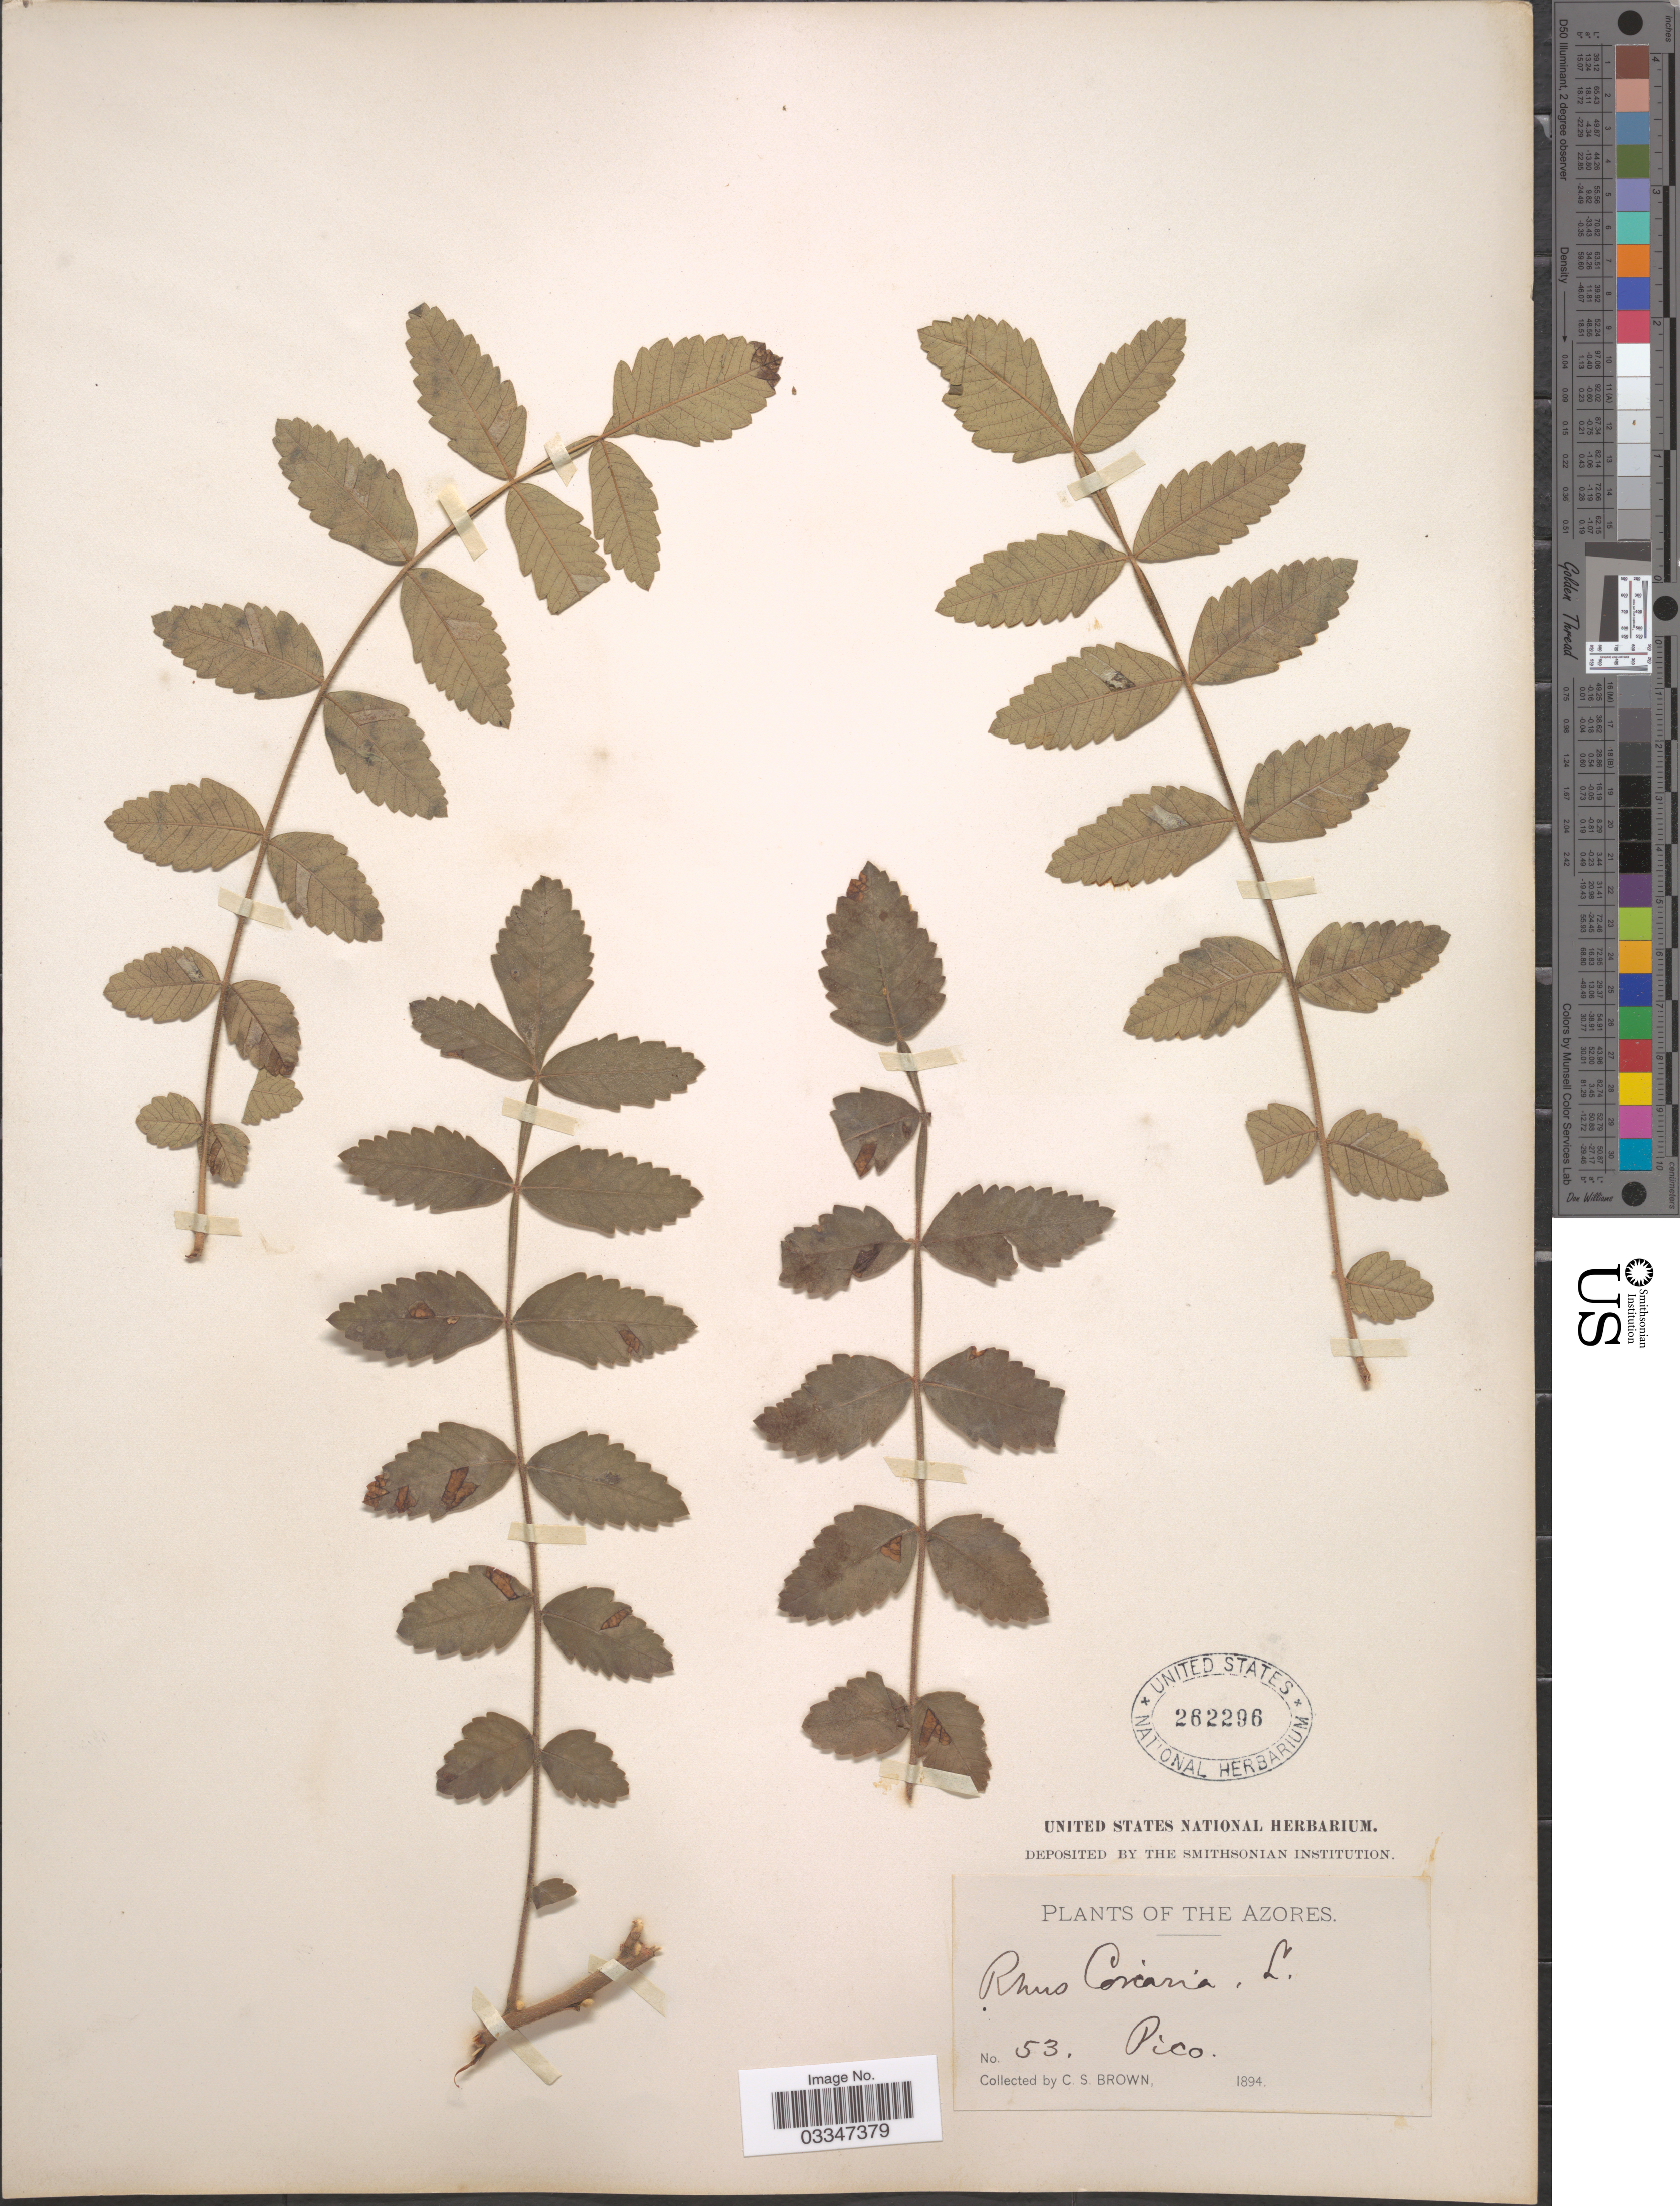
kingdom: Plantae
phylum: Tracheophyta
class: Magnoliopsida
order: Sapindales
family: Anacardiaceae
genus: Rhus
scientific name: Rhus coriaria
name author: L.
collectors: C. S. Brown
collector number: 53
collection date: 1894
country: Portugal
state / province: Azores (Aut. Reg.)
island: Pico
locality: Pico.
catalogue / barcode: US 262296